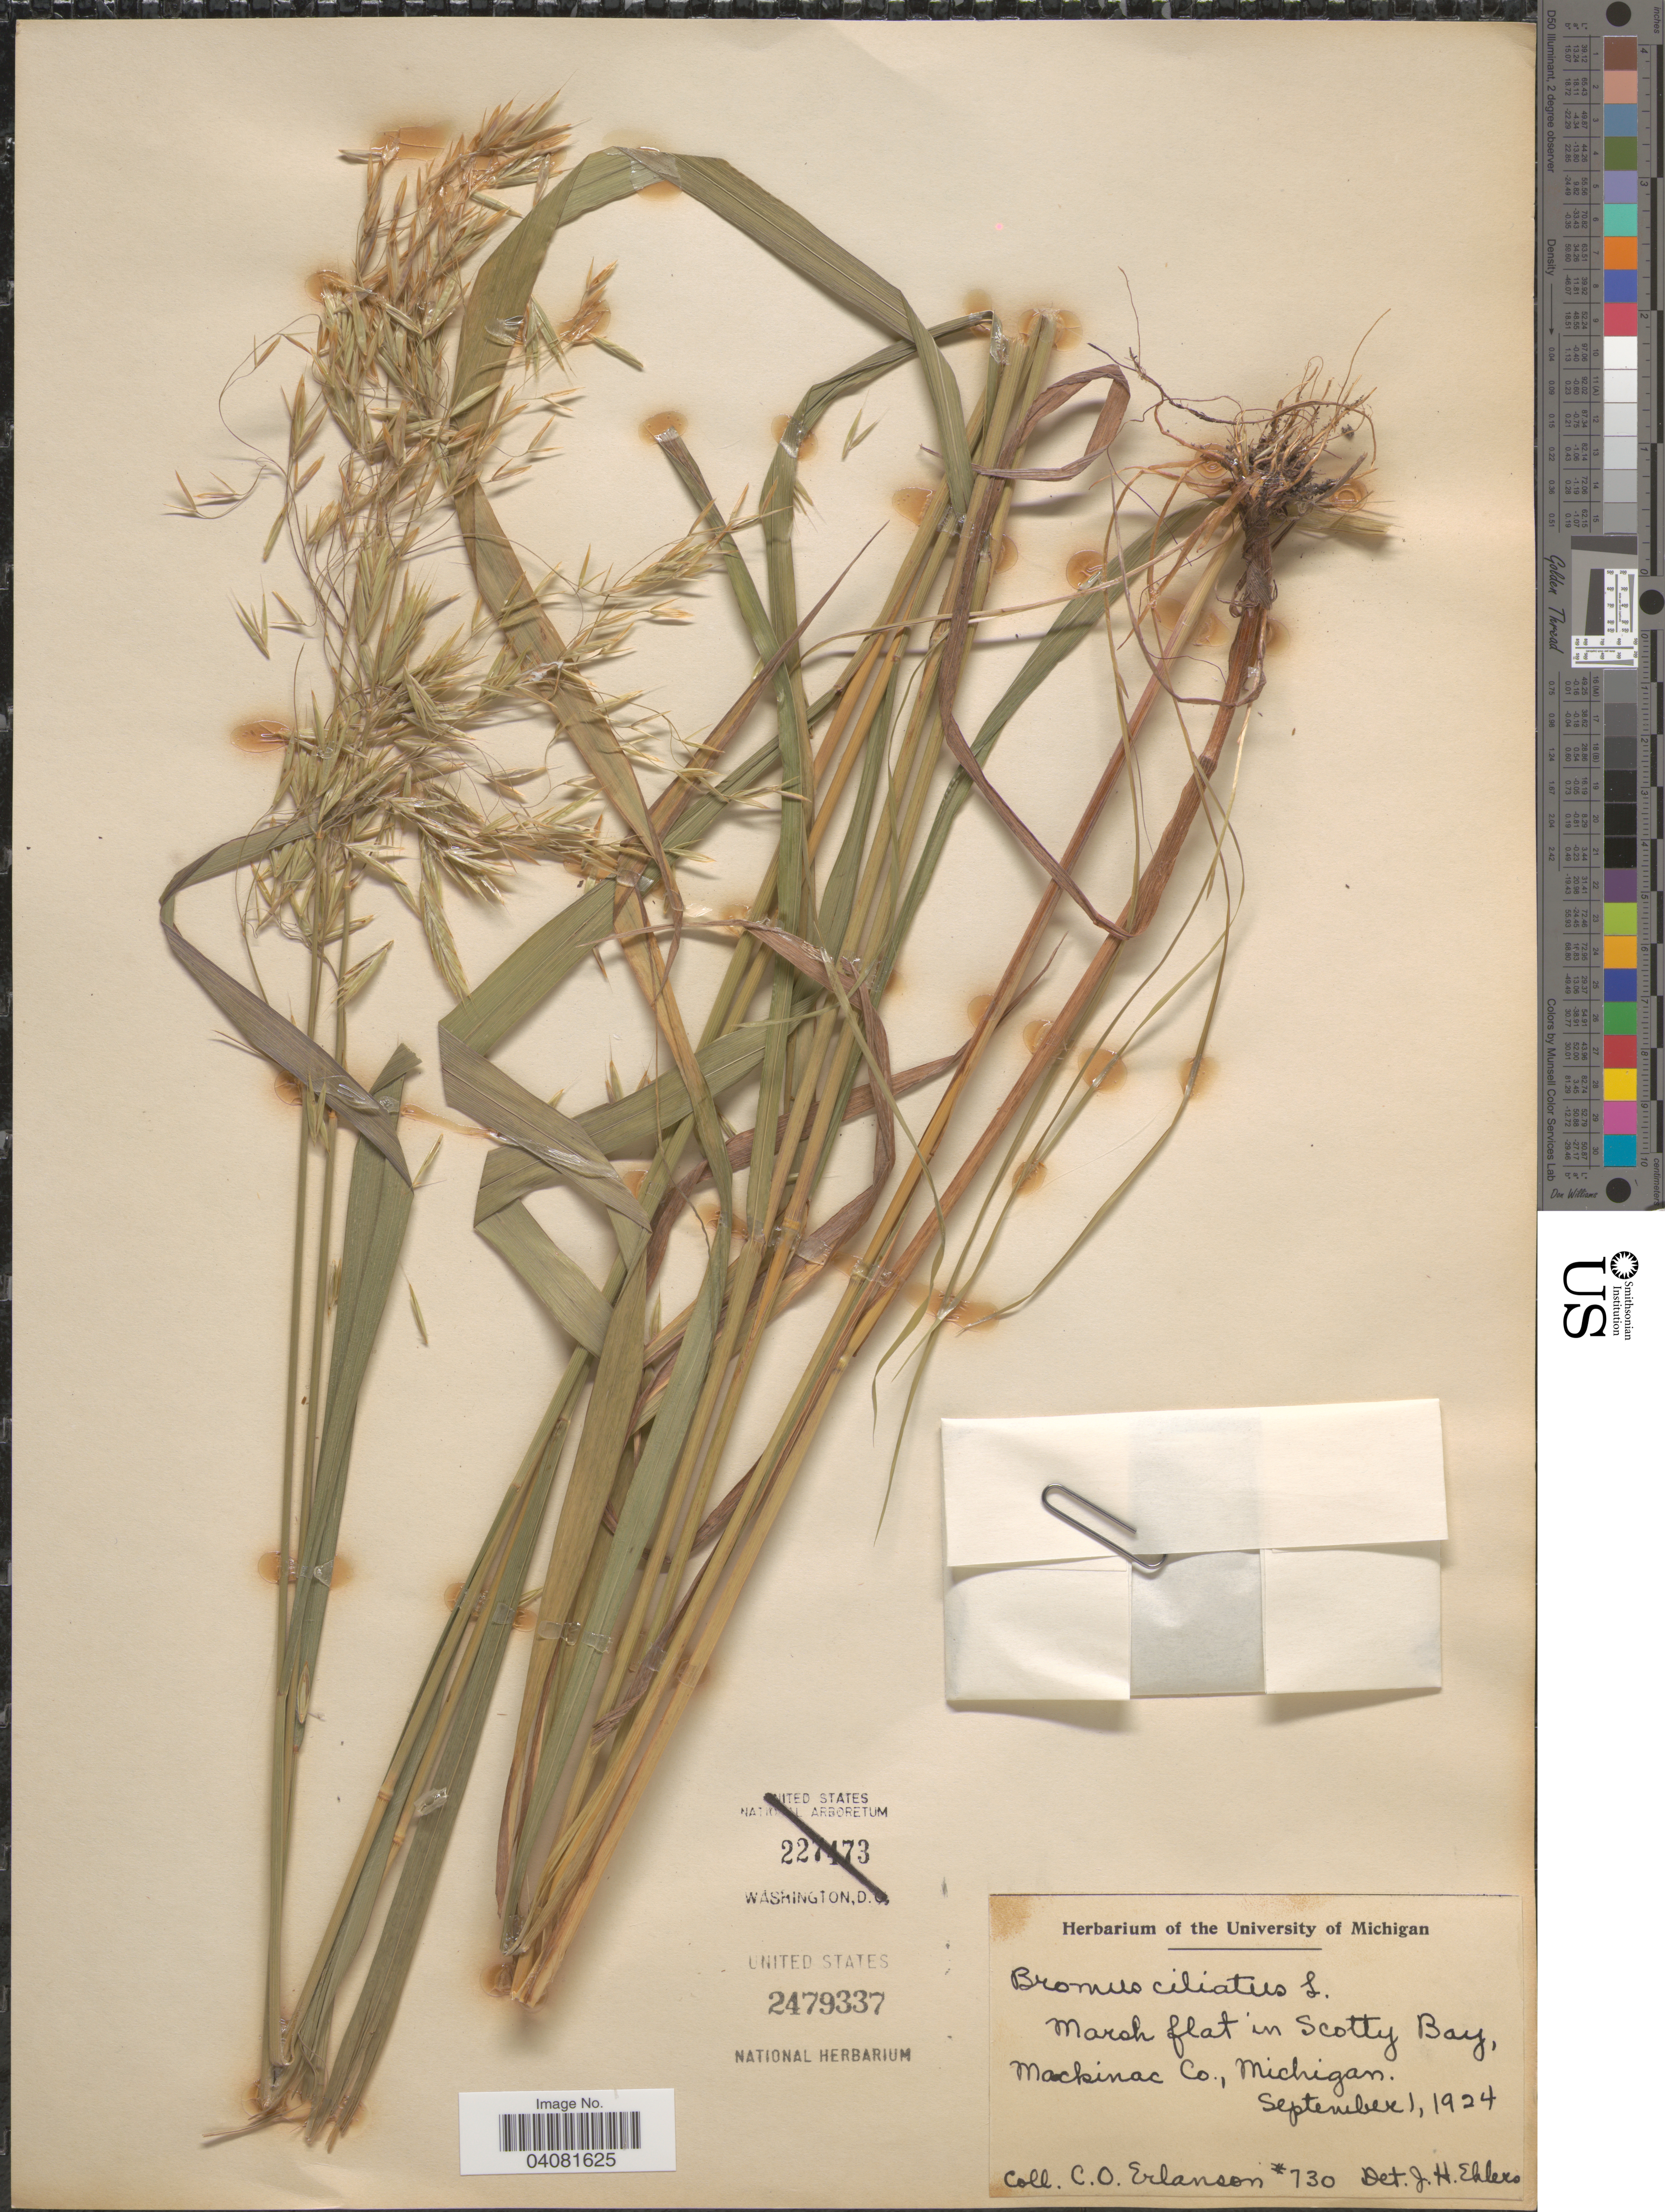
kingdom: Plantae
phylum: Tracheophyta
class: Liliopsida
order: Poales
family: Poaceae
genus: Bromus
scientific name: Bromus ciliatus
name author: L.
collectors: C. O. Erlanson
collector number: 730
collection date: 1924-09-01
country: United States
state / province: Michigan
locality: Marsh flat in Scotty Bay, Mackinac Co.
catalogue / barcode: US 2479337